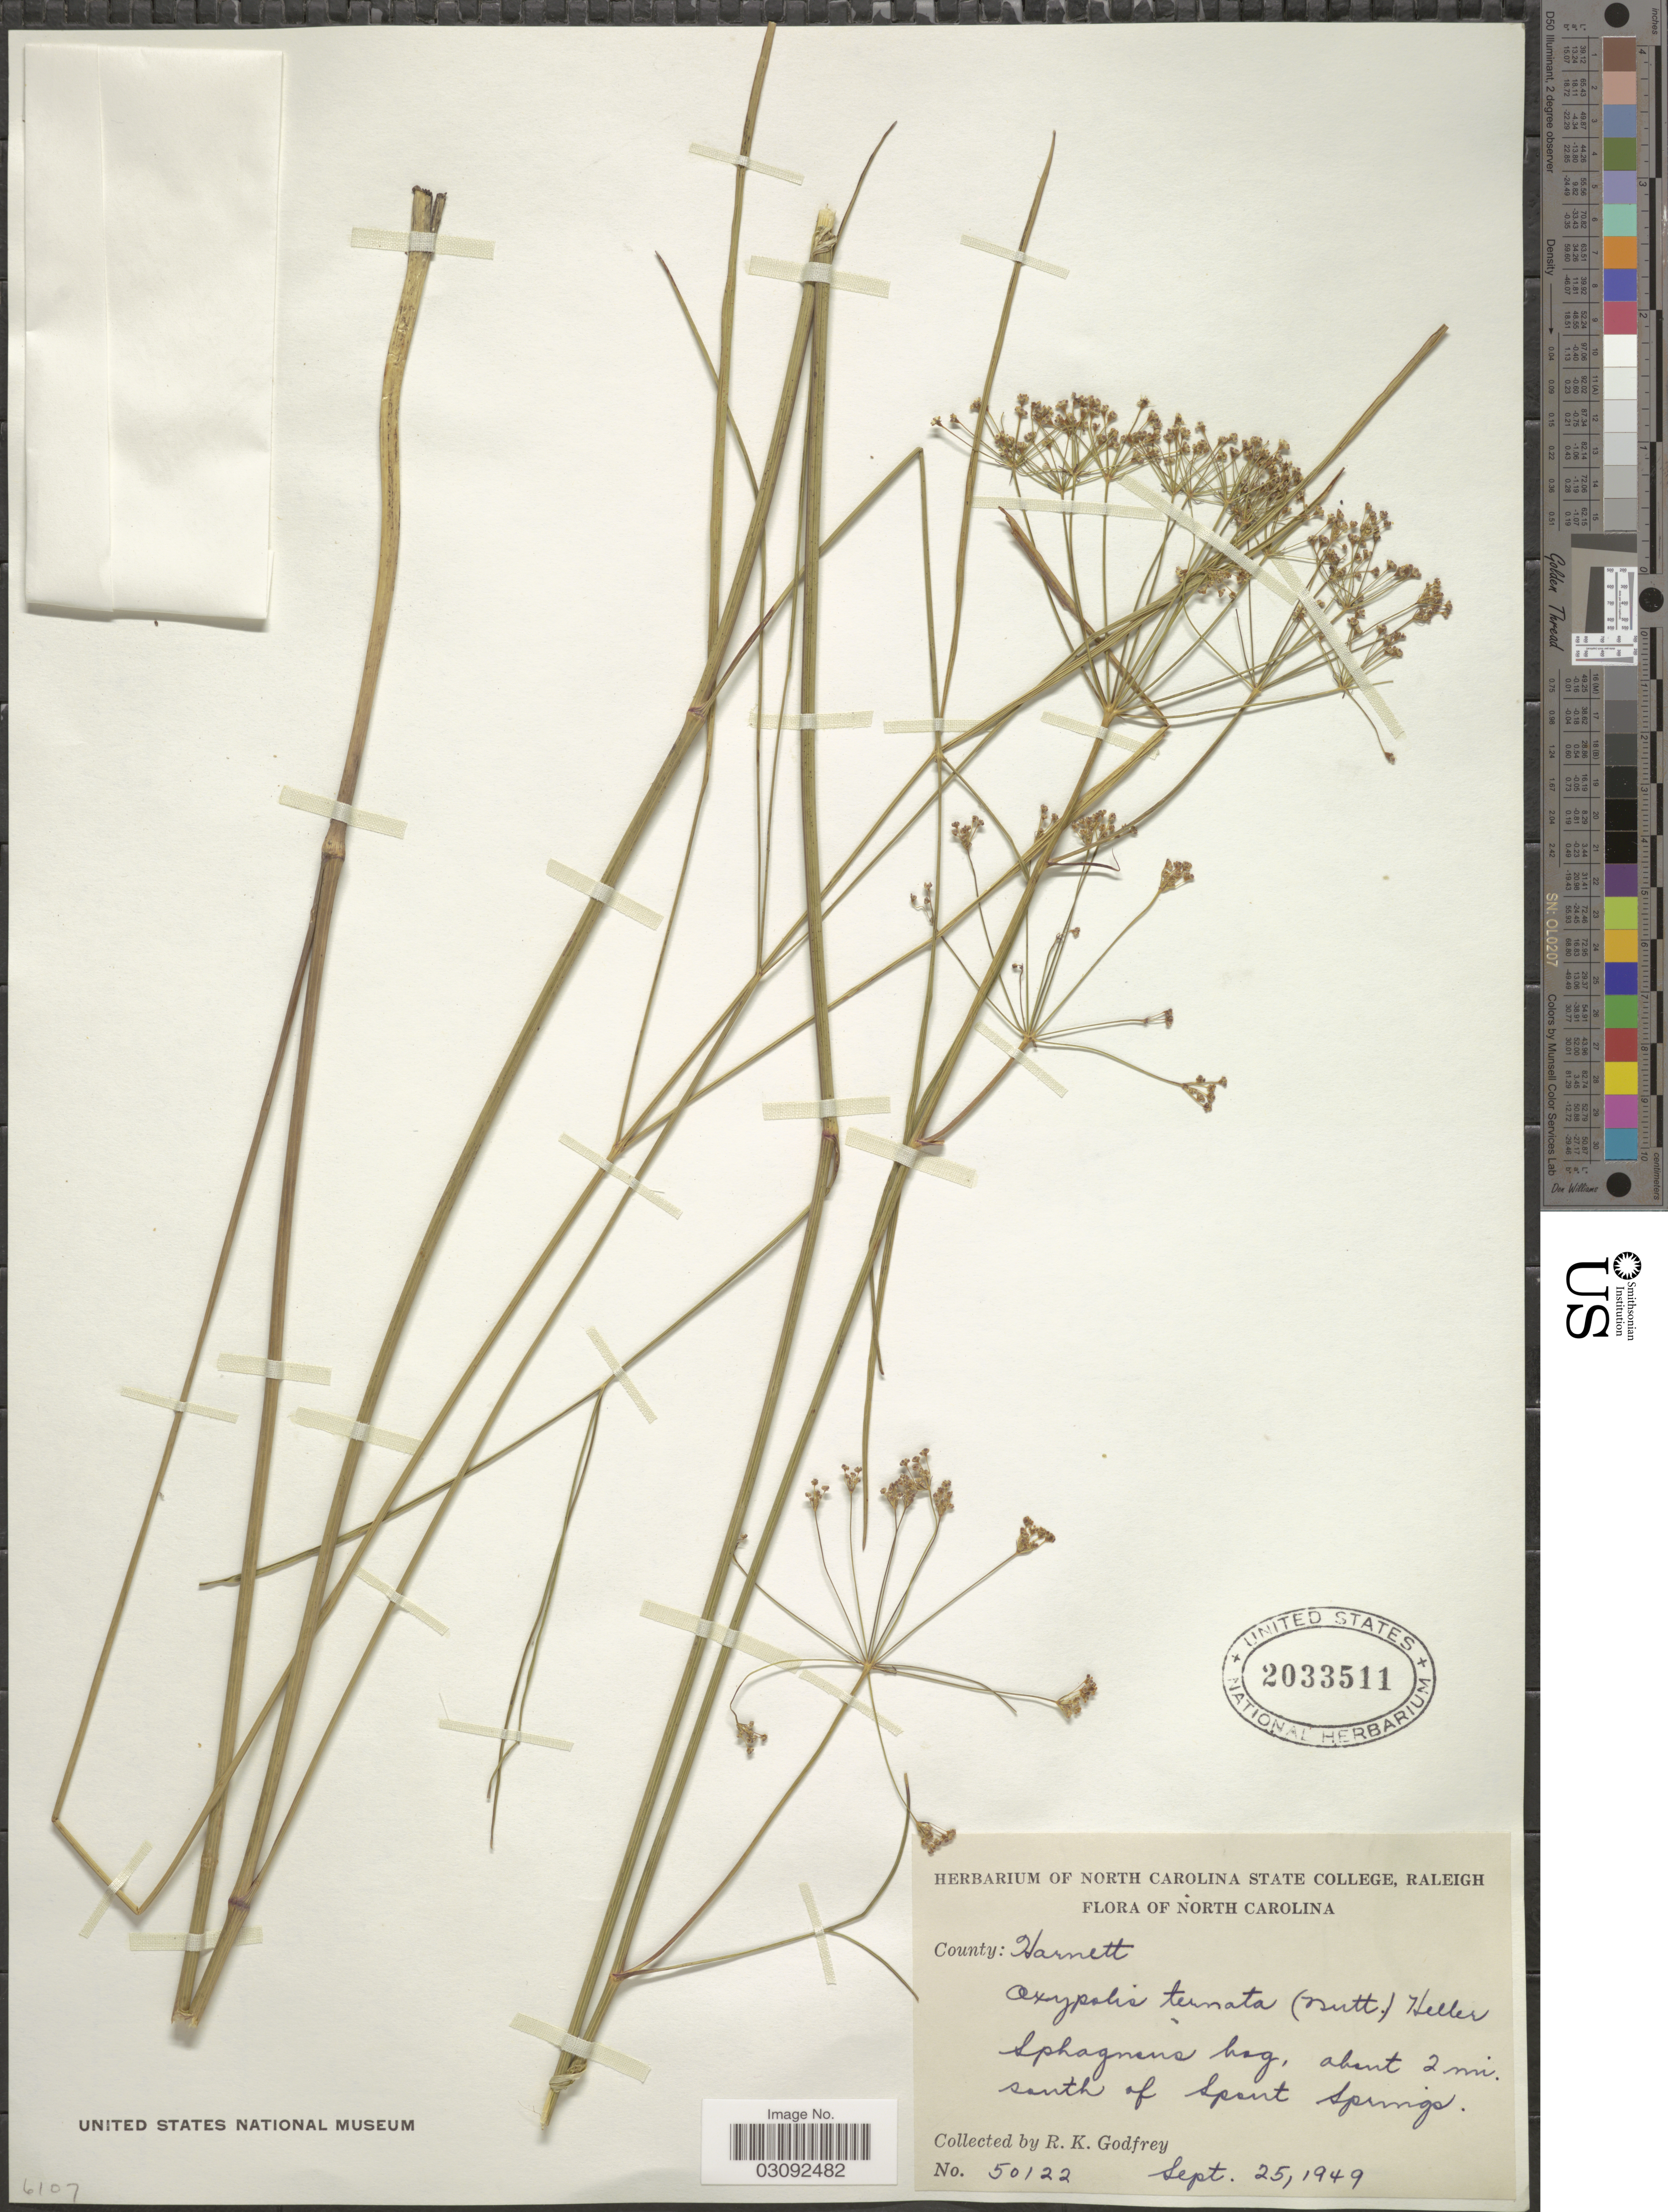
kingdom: Plantae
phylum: Tracheophyta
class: Magnoliopsida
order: Apiales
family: Apiaceae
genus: Oxypolis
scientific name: Oxypolis ternata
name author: (Nutt.) A. Heller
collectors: R. K. Godfrey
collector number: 50122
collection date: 1949-09-25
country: United States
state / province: North Carolina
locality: County: Harnett. Sphagnan's bog, about 2 mi. south of Spout Springs.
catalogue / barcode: US 2033511